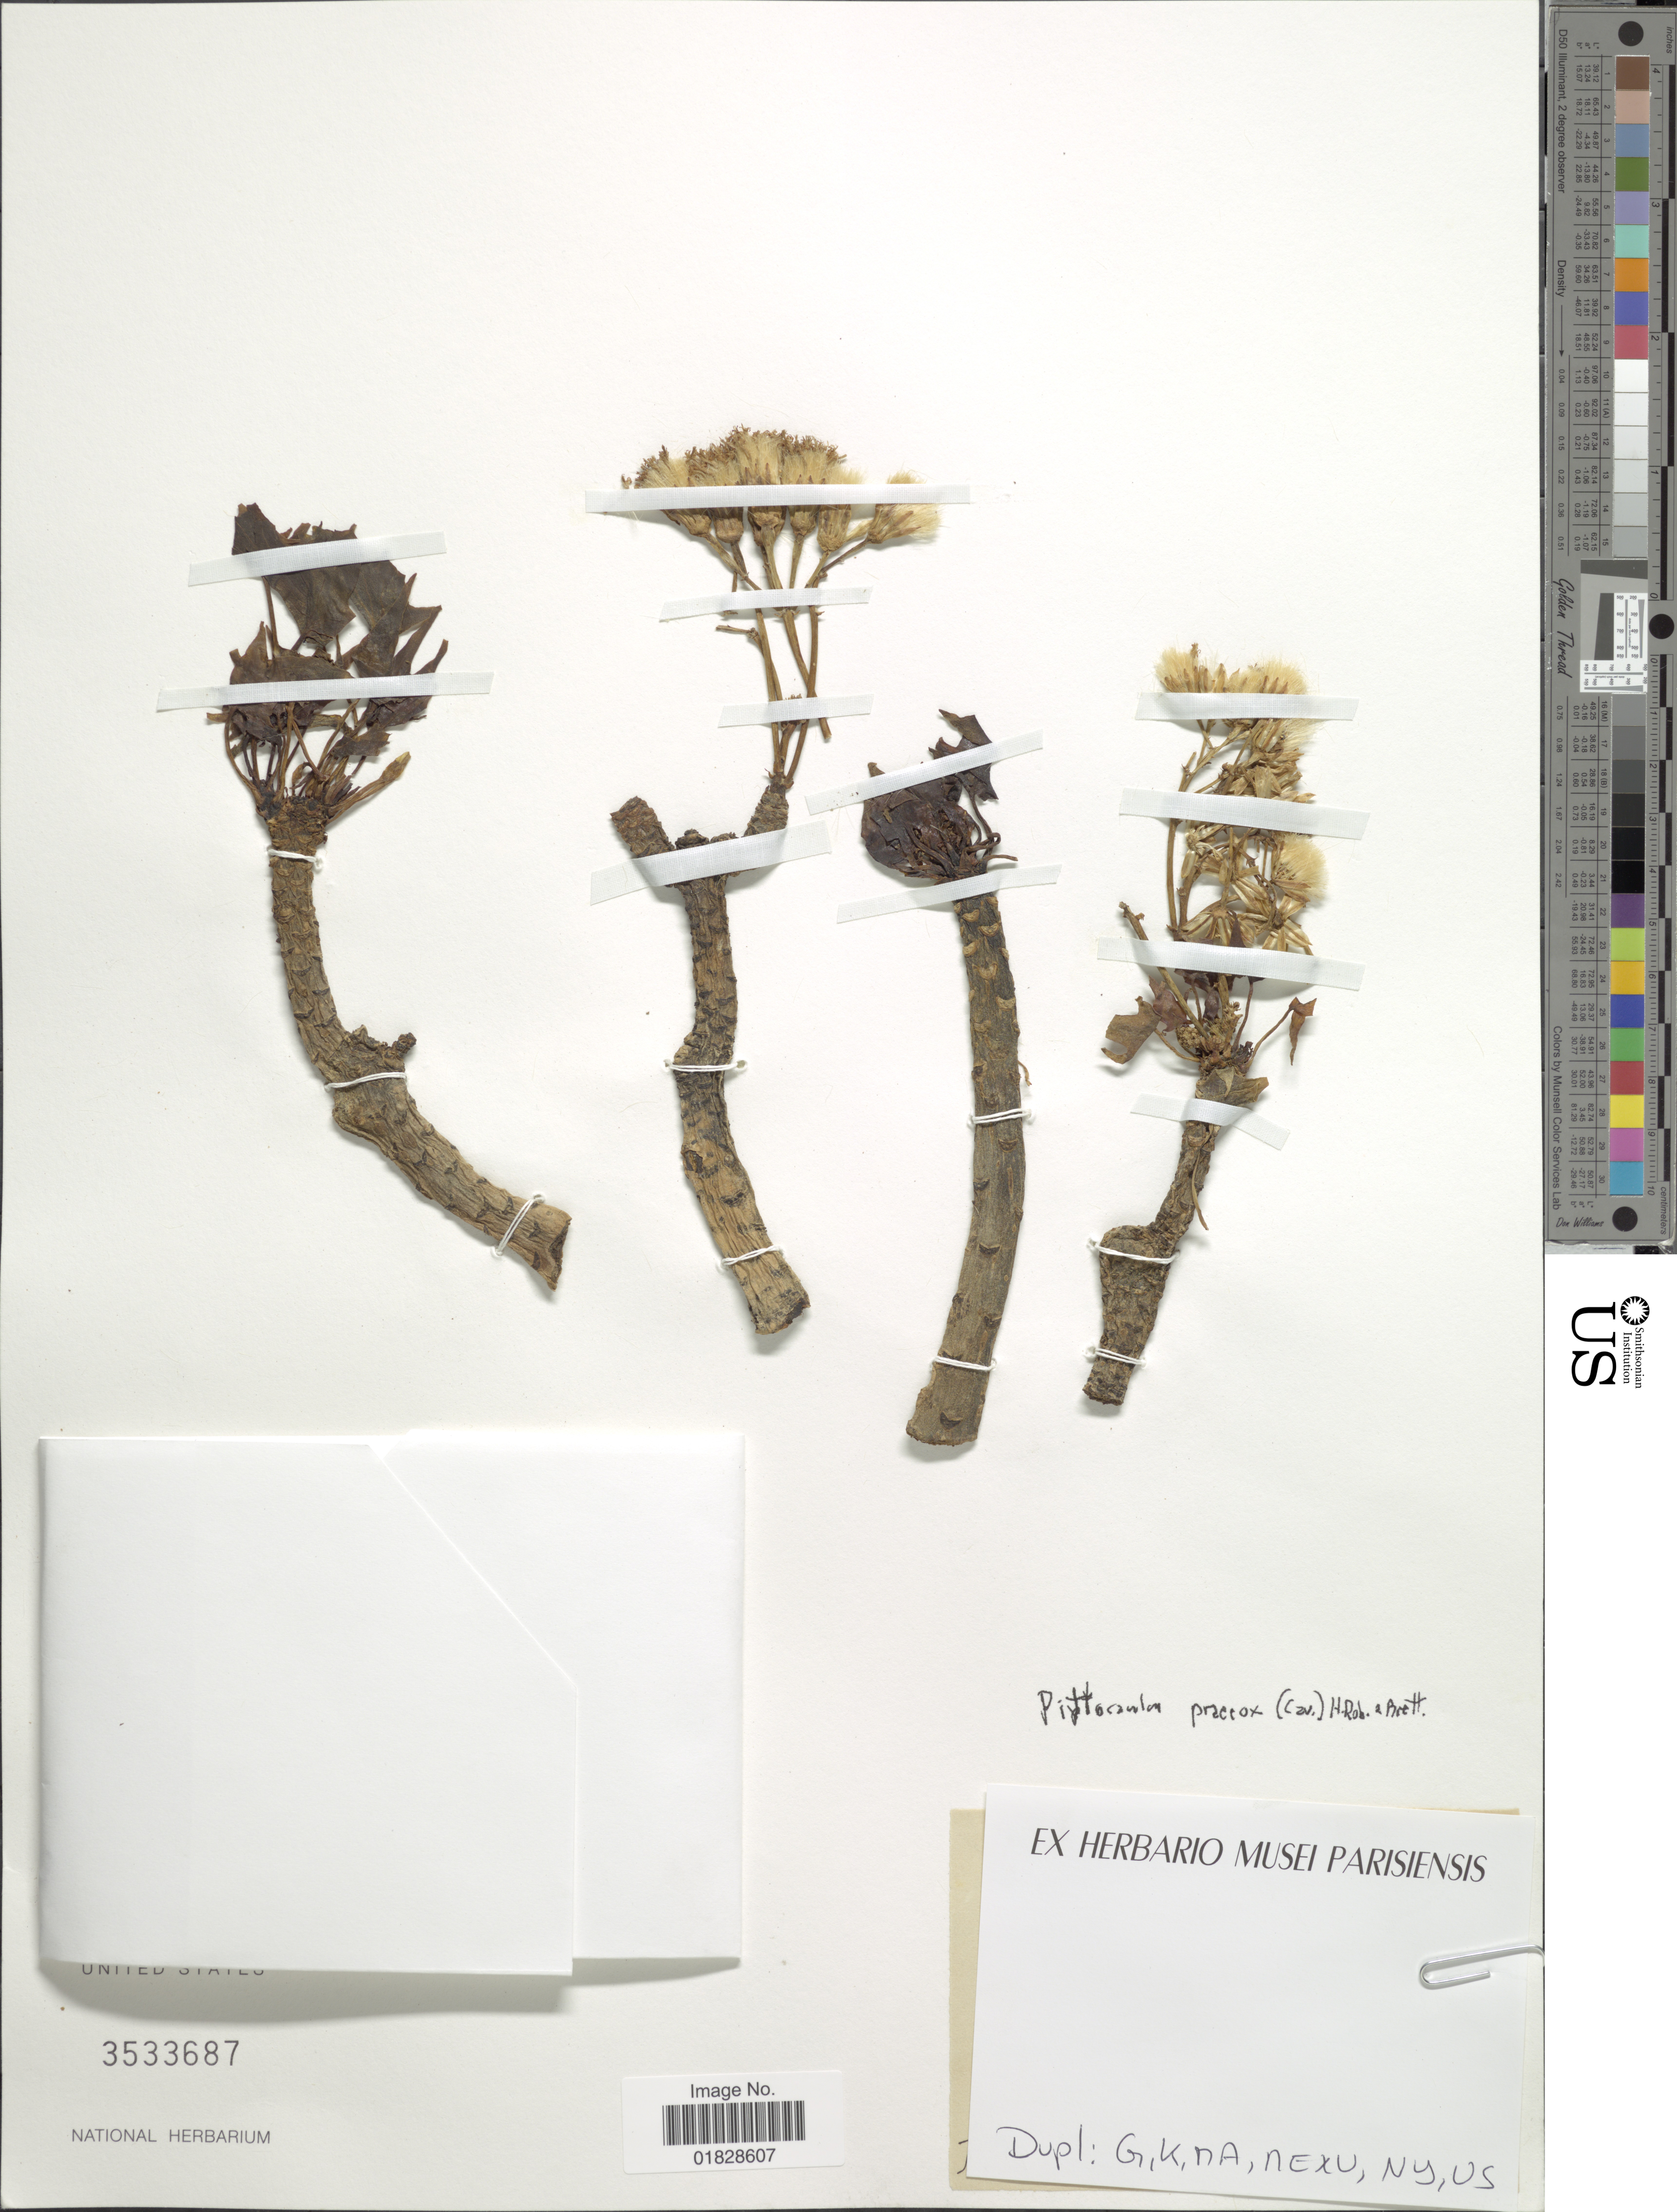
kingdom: Plantae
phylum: Tracheophyta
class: Magnoliopsida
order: Asterales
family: Asteraceae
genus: Pittocaulon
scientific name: Pittocaulon praecox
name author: (Cav.) H. Rob. & Brettell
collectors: Bro. G. Arsène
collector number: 8731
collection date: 1913-05-01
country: Mexico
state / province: Distrito Federal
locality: San Angel Pedregal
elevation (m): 2432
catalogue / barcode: US 3533687